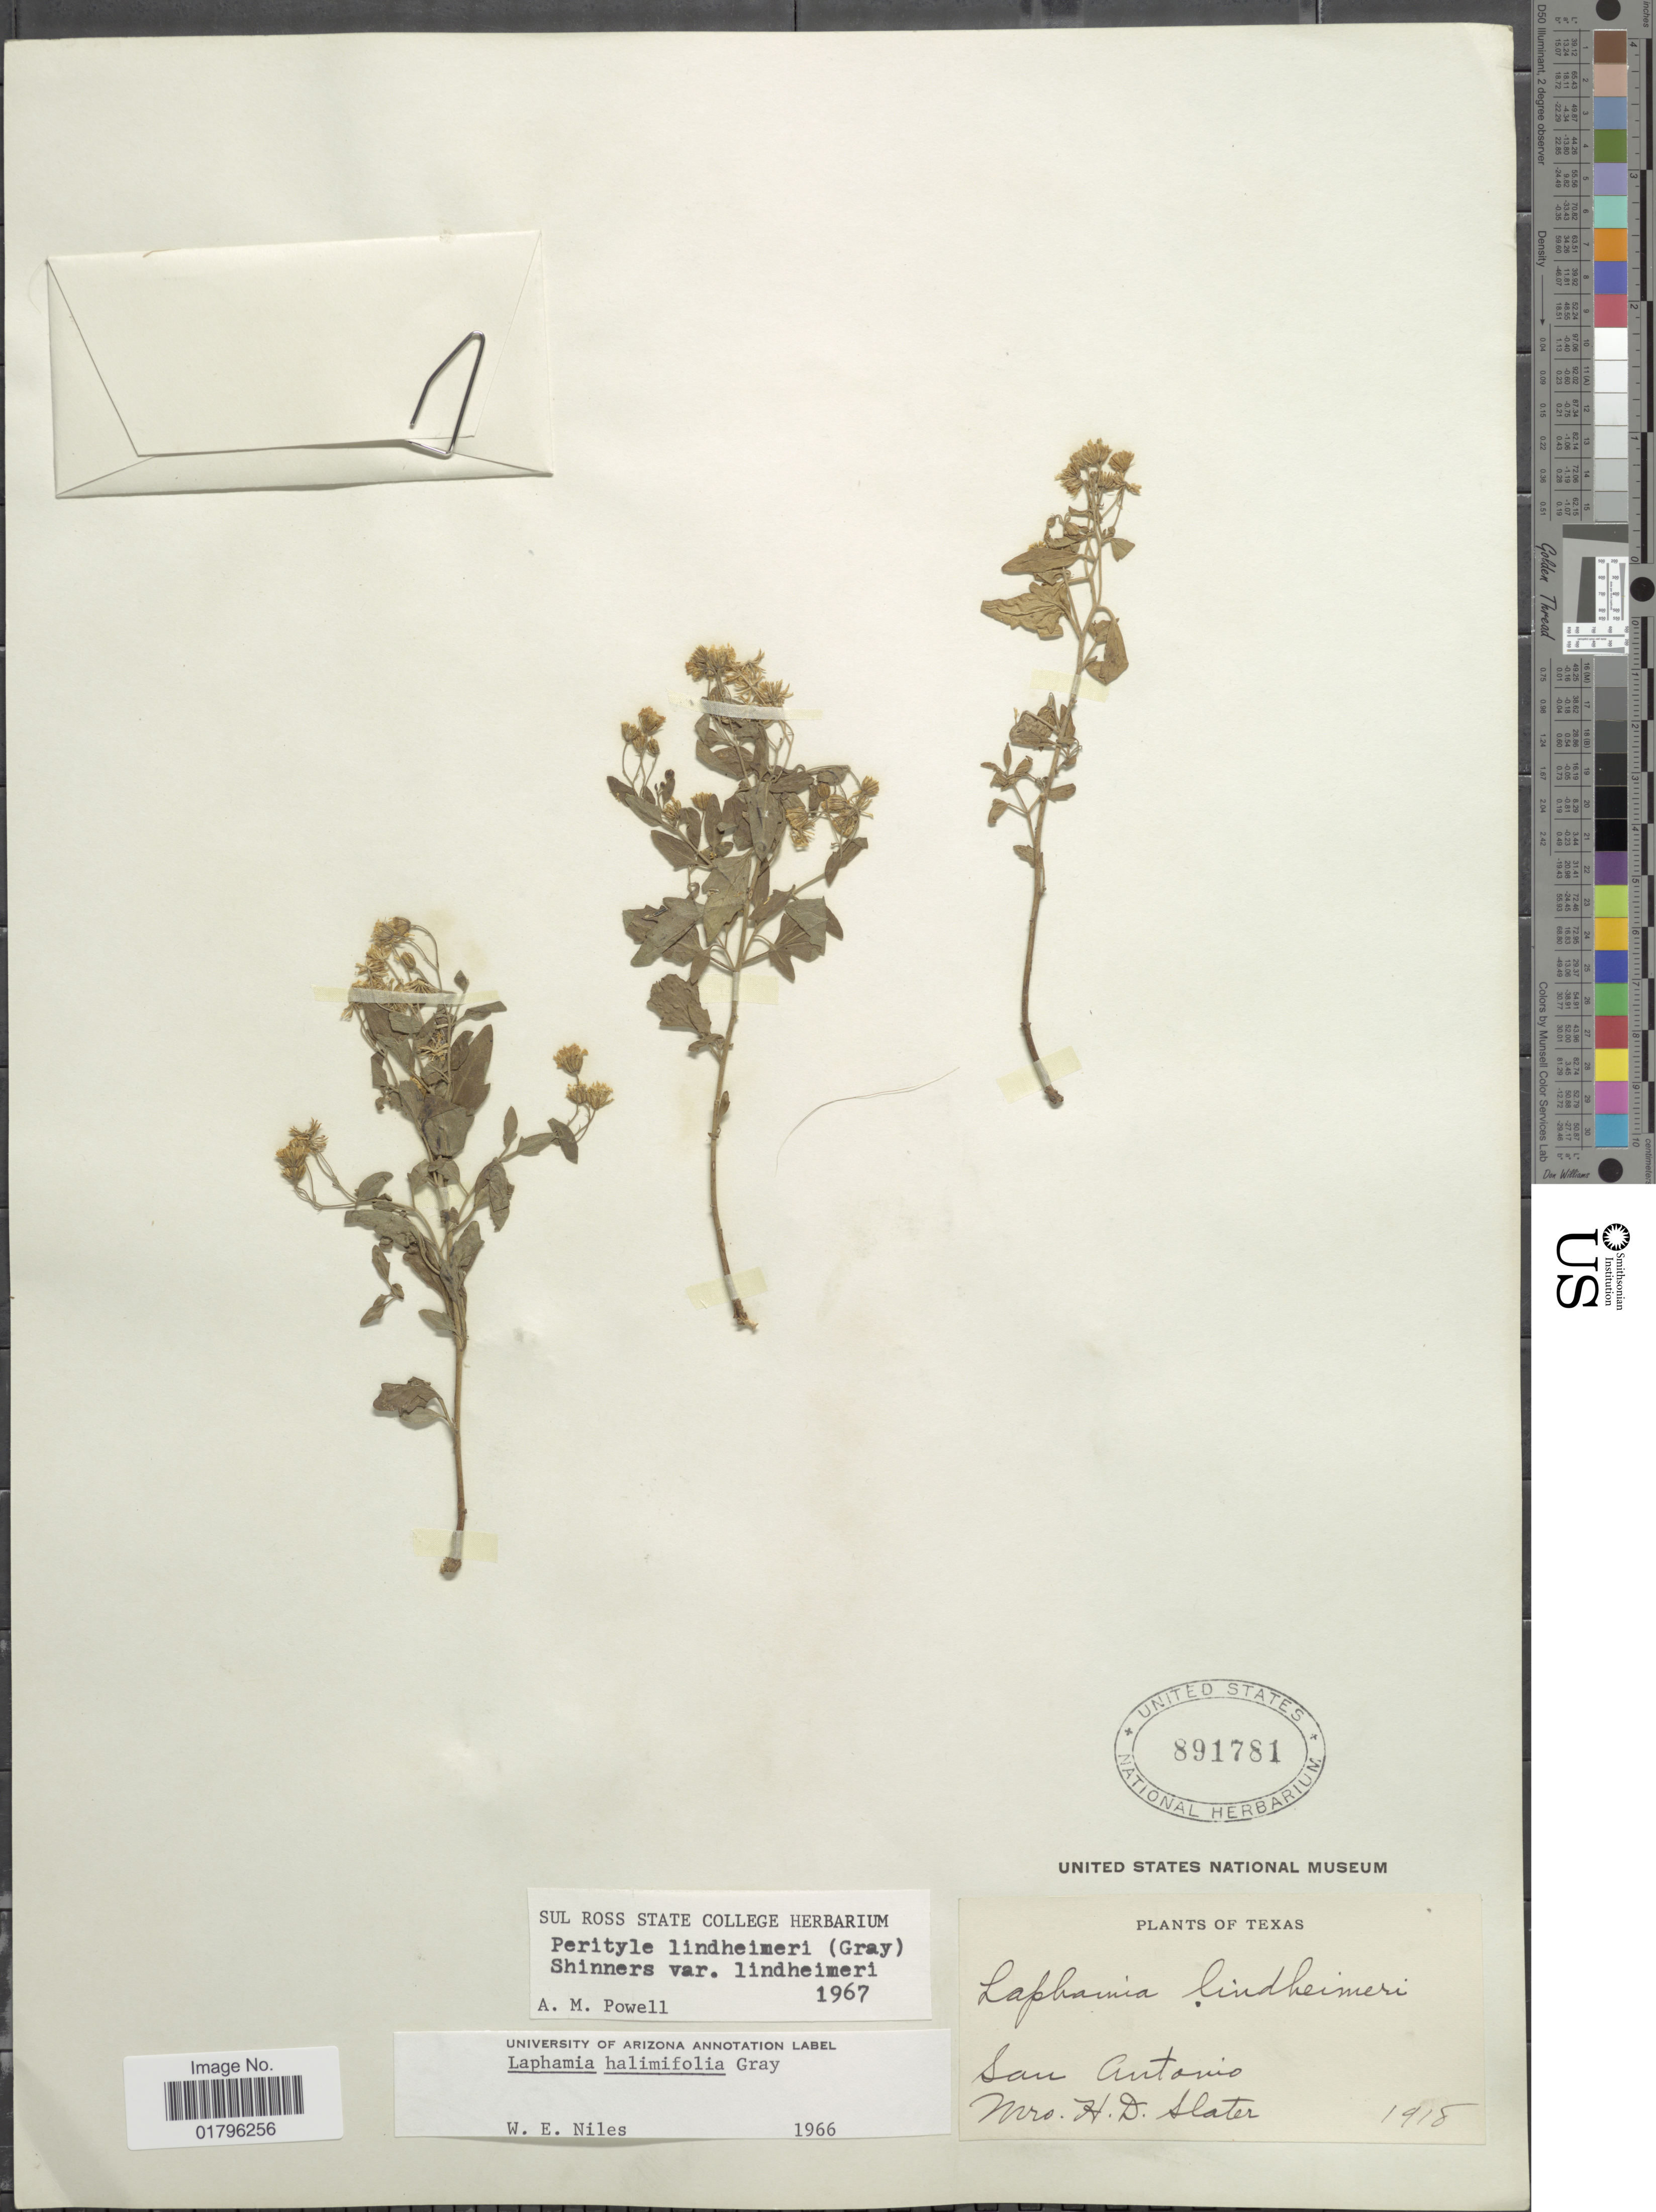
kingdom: Plantae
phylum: Tracheophyta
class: Magnoliopsida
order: Asterales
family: Asteraceae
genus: Perityle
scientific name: Perityle lindheimeri var. lindheimeri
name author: (A. Gray) Shinners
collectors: H. Slater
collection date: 1918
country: United States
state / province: Texas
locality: San Antonio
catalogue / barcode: US 891781